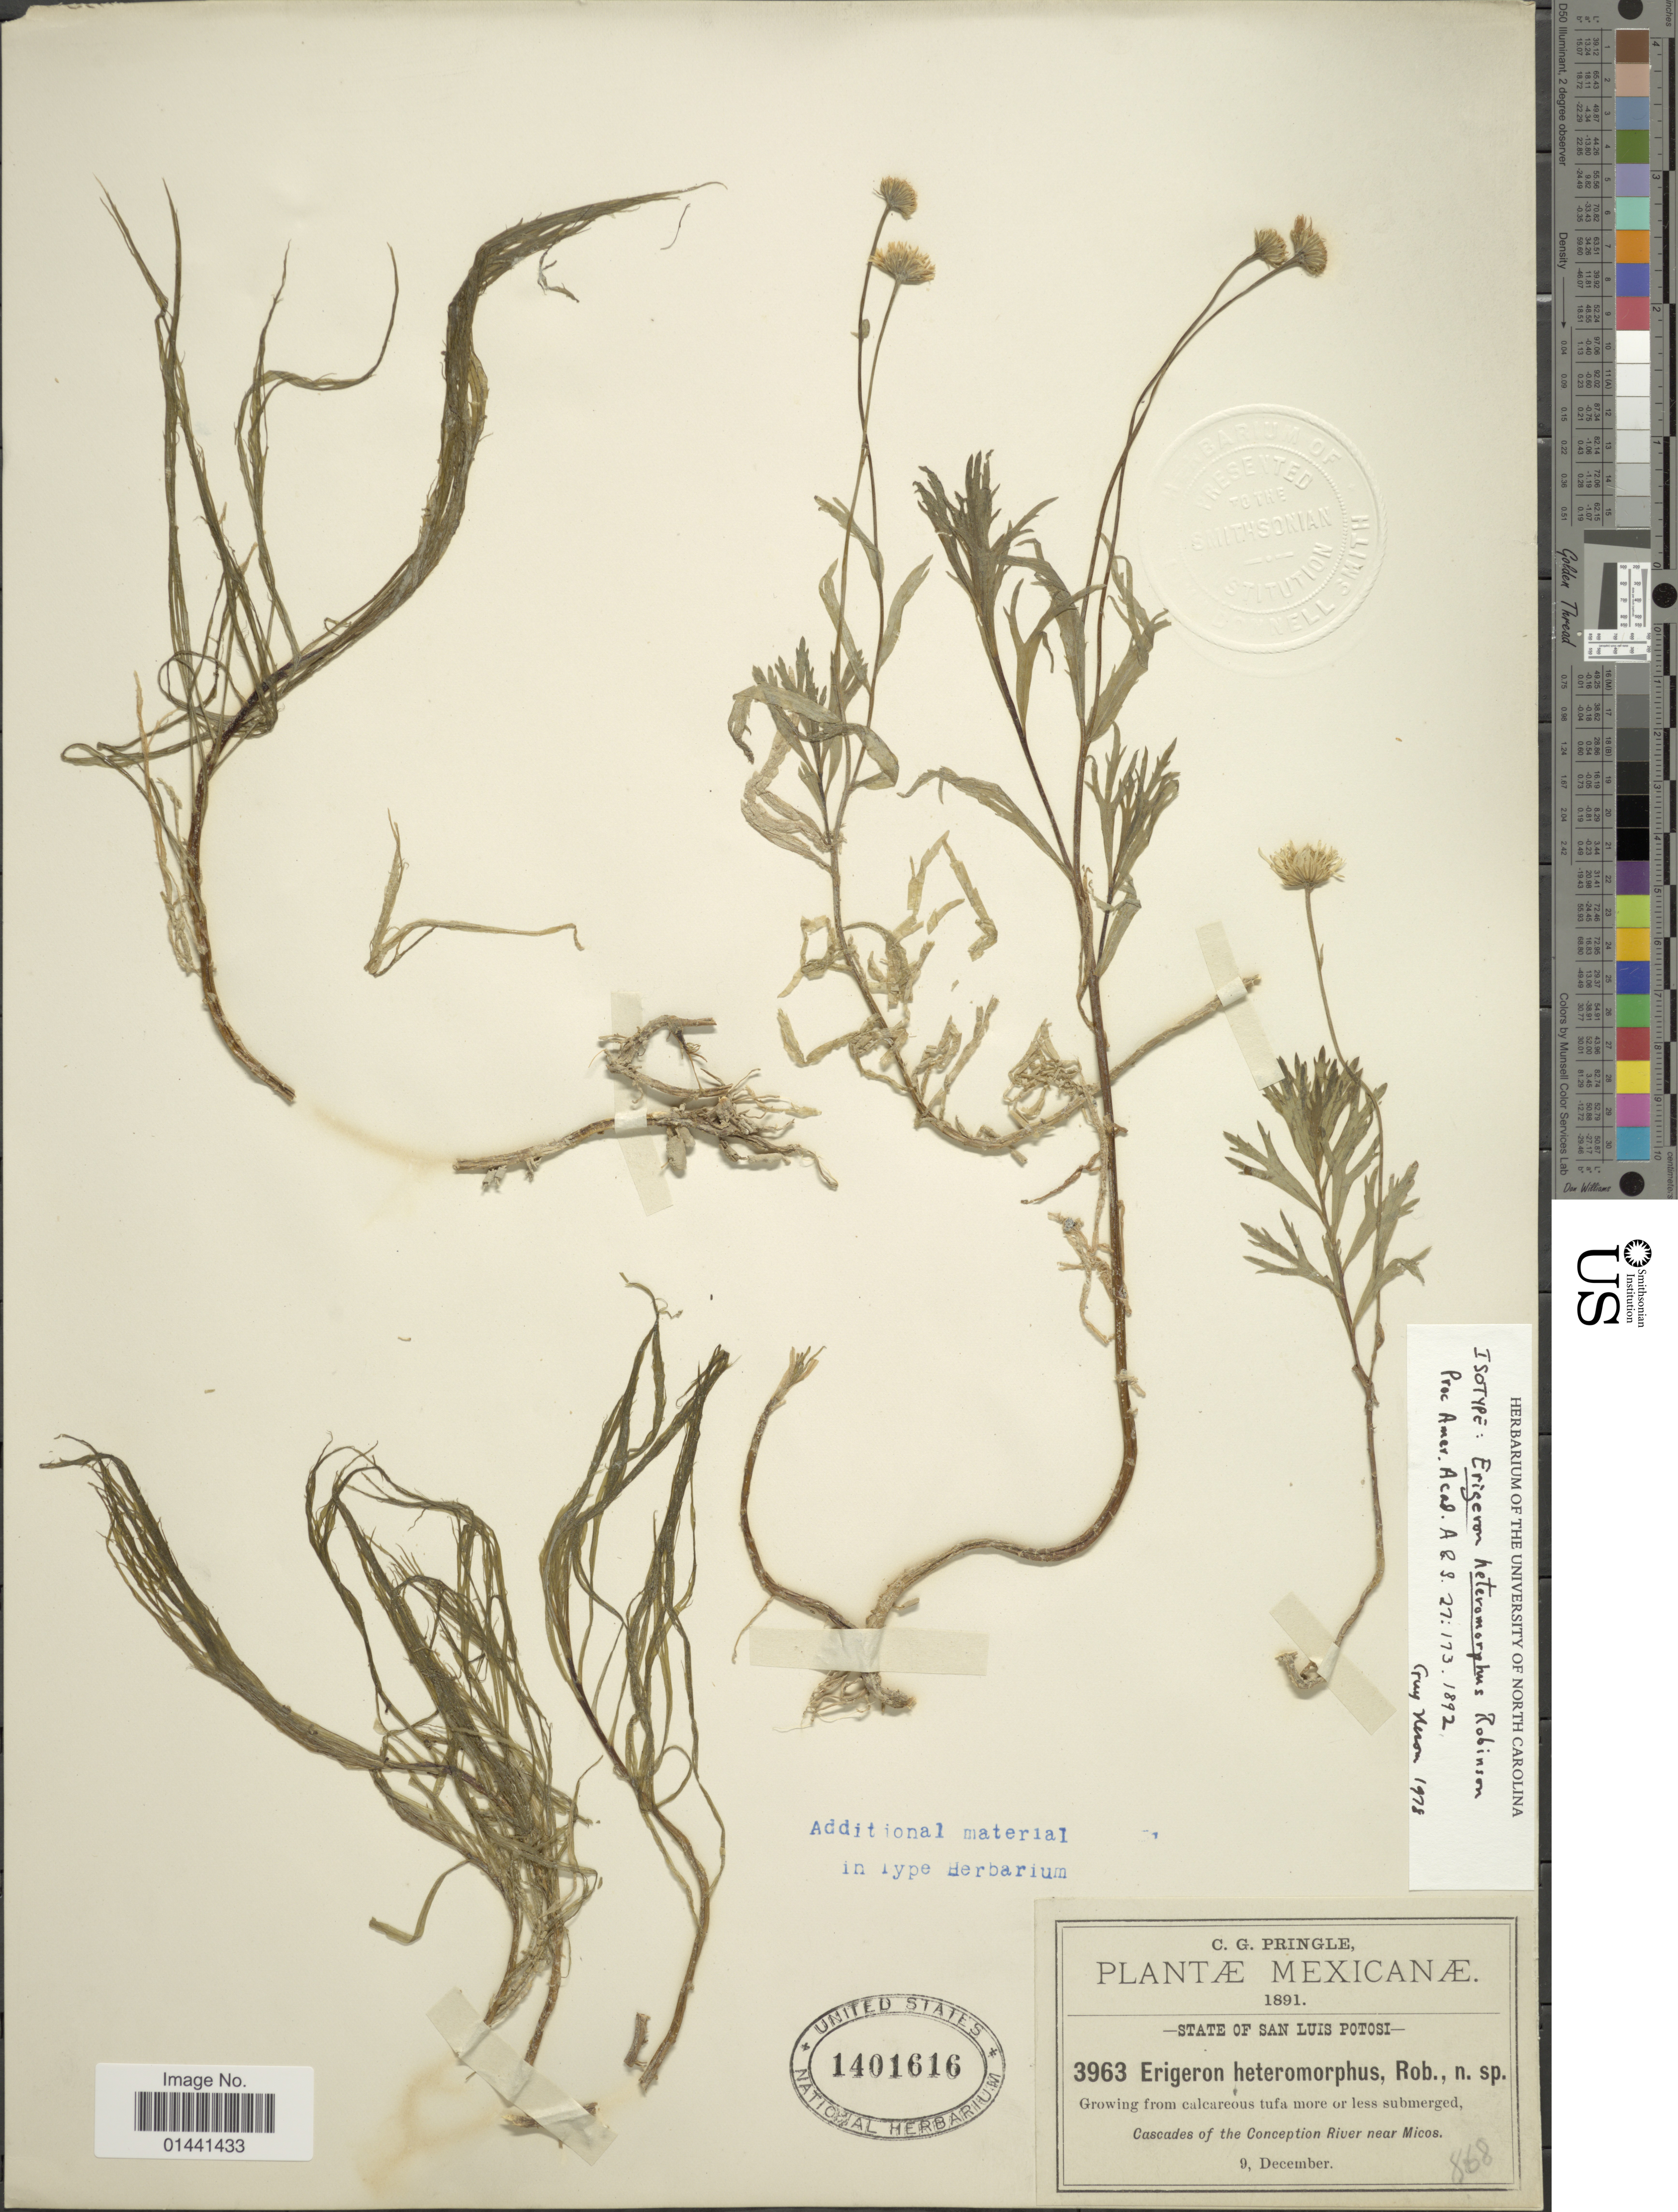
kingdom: Plantae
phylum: Tracheophyta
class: Magnoliopsida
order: Asterales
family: Asteraceae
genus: Erigeron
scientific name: Erigeron heteromorphus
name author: B.L. Rob.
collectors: C. G. Pringle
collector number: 3963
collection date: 1891-12-09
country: Mexico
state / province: San Luis Potosí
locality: Cascades of the Concoption River near Micos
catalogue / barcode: US 1401616